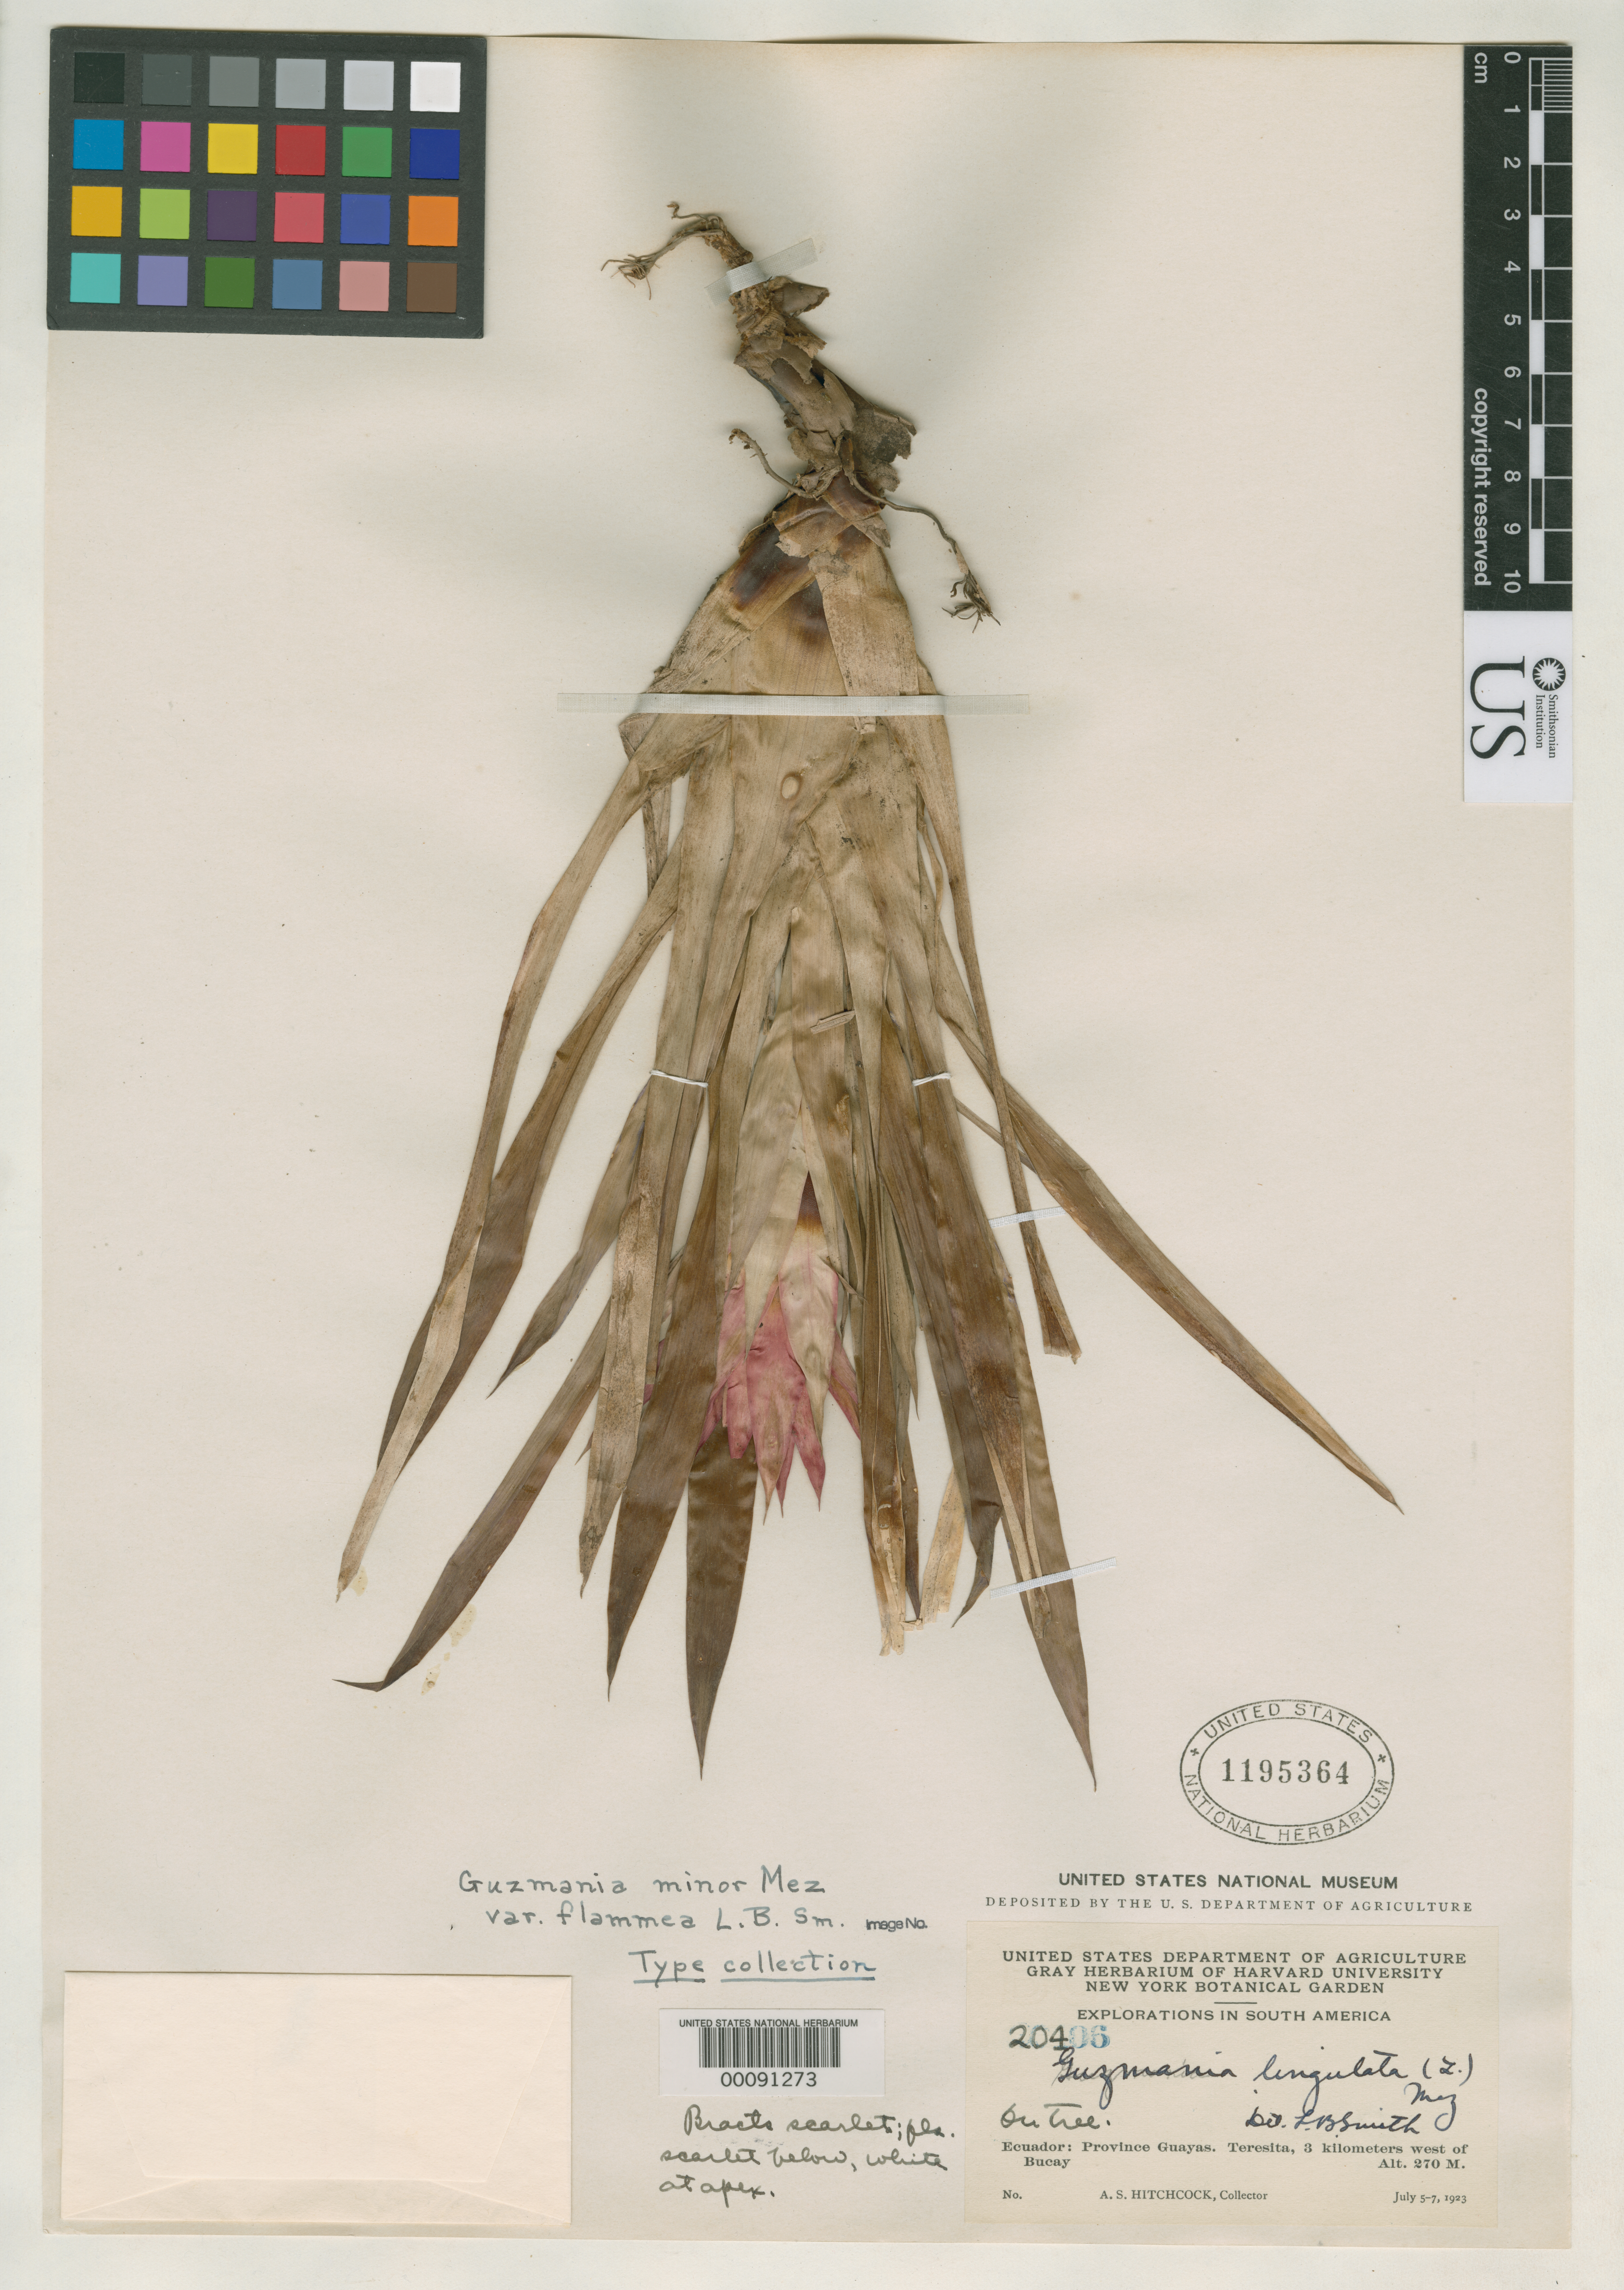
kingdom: Plantae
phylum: Tracheophyta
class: Liliopsida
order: Poales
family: Bromeliaceae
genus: Guzmania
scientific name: Guzmania minor var. flammea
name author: L.B. Sm.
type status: Isotype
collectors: A. S. Hitchcock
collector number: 20406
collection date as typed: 05 Jul 1923 to 07 Jul 1923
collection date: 1923-07-05/1923-07-07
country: Ecuador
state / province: Guayas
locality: Teresita, 3 km W of Bucay.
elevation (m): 270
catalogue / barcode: US 1195364